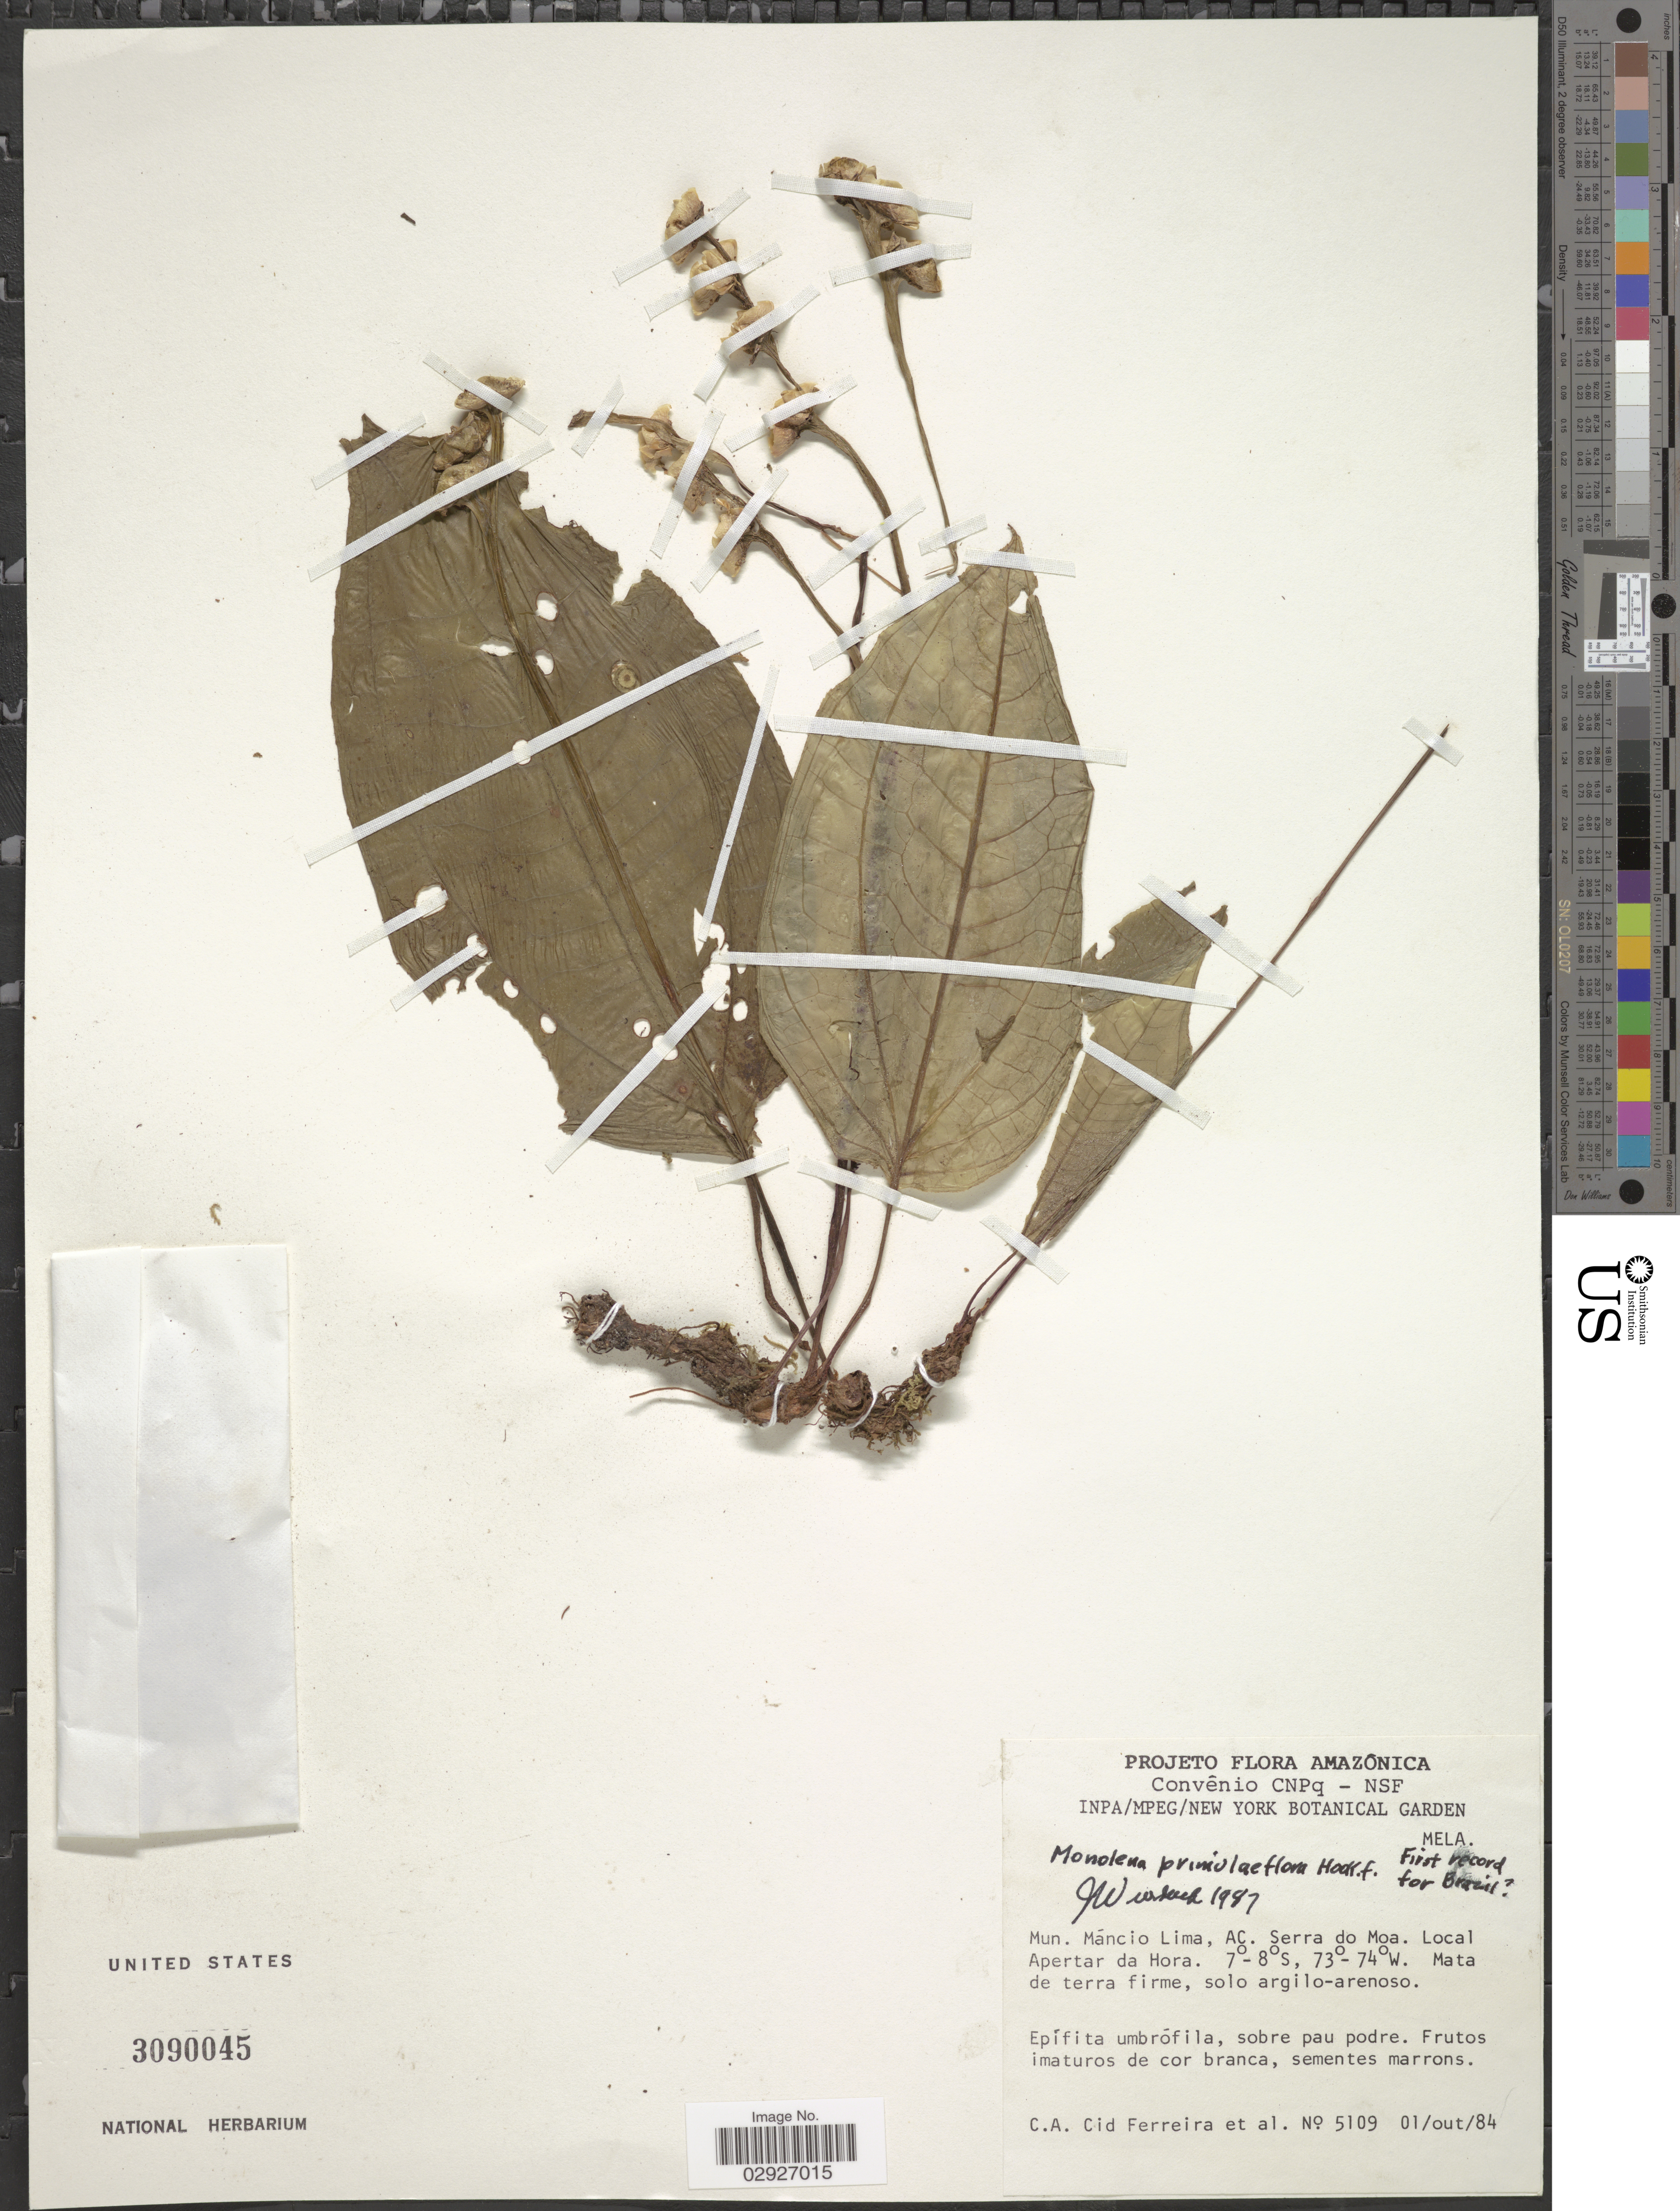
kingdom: Plantae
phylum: Tracheophyta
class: Magnoliopsida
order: Myrtales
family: Melastomataceae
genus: Monolena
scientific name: Monolena primuliflora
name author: Hook. f.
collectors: C. A. Cid Ferreira & et al.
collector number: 5109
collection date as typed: Transcribed d/m/y: 1/8/84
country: Peru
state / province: Lima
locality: Mun. Máncio Lima, AC. Serra do Moa. Local Apertar da Hora.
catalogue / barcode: US 3090045